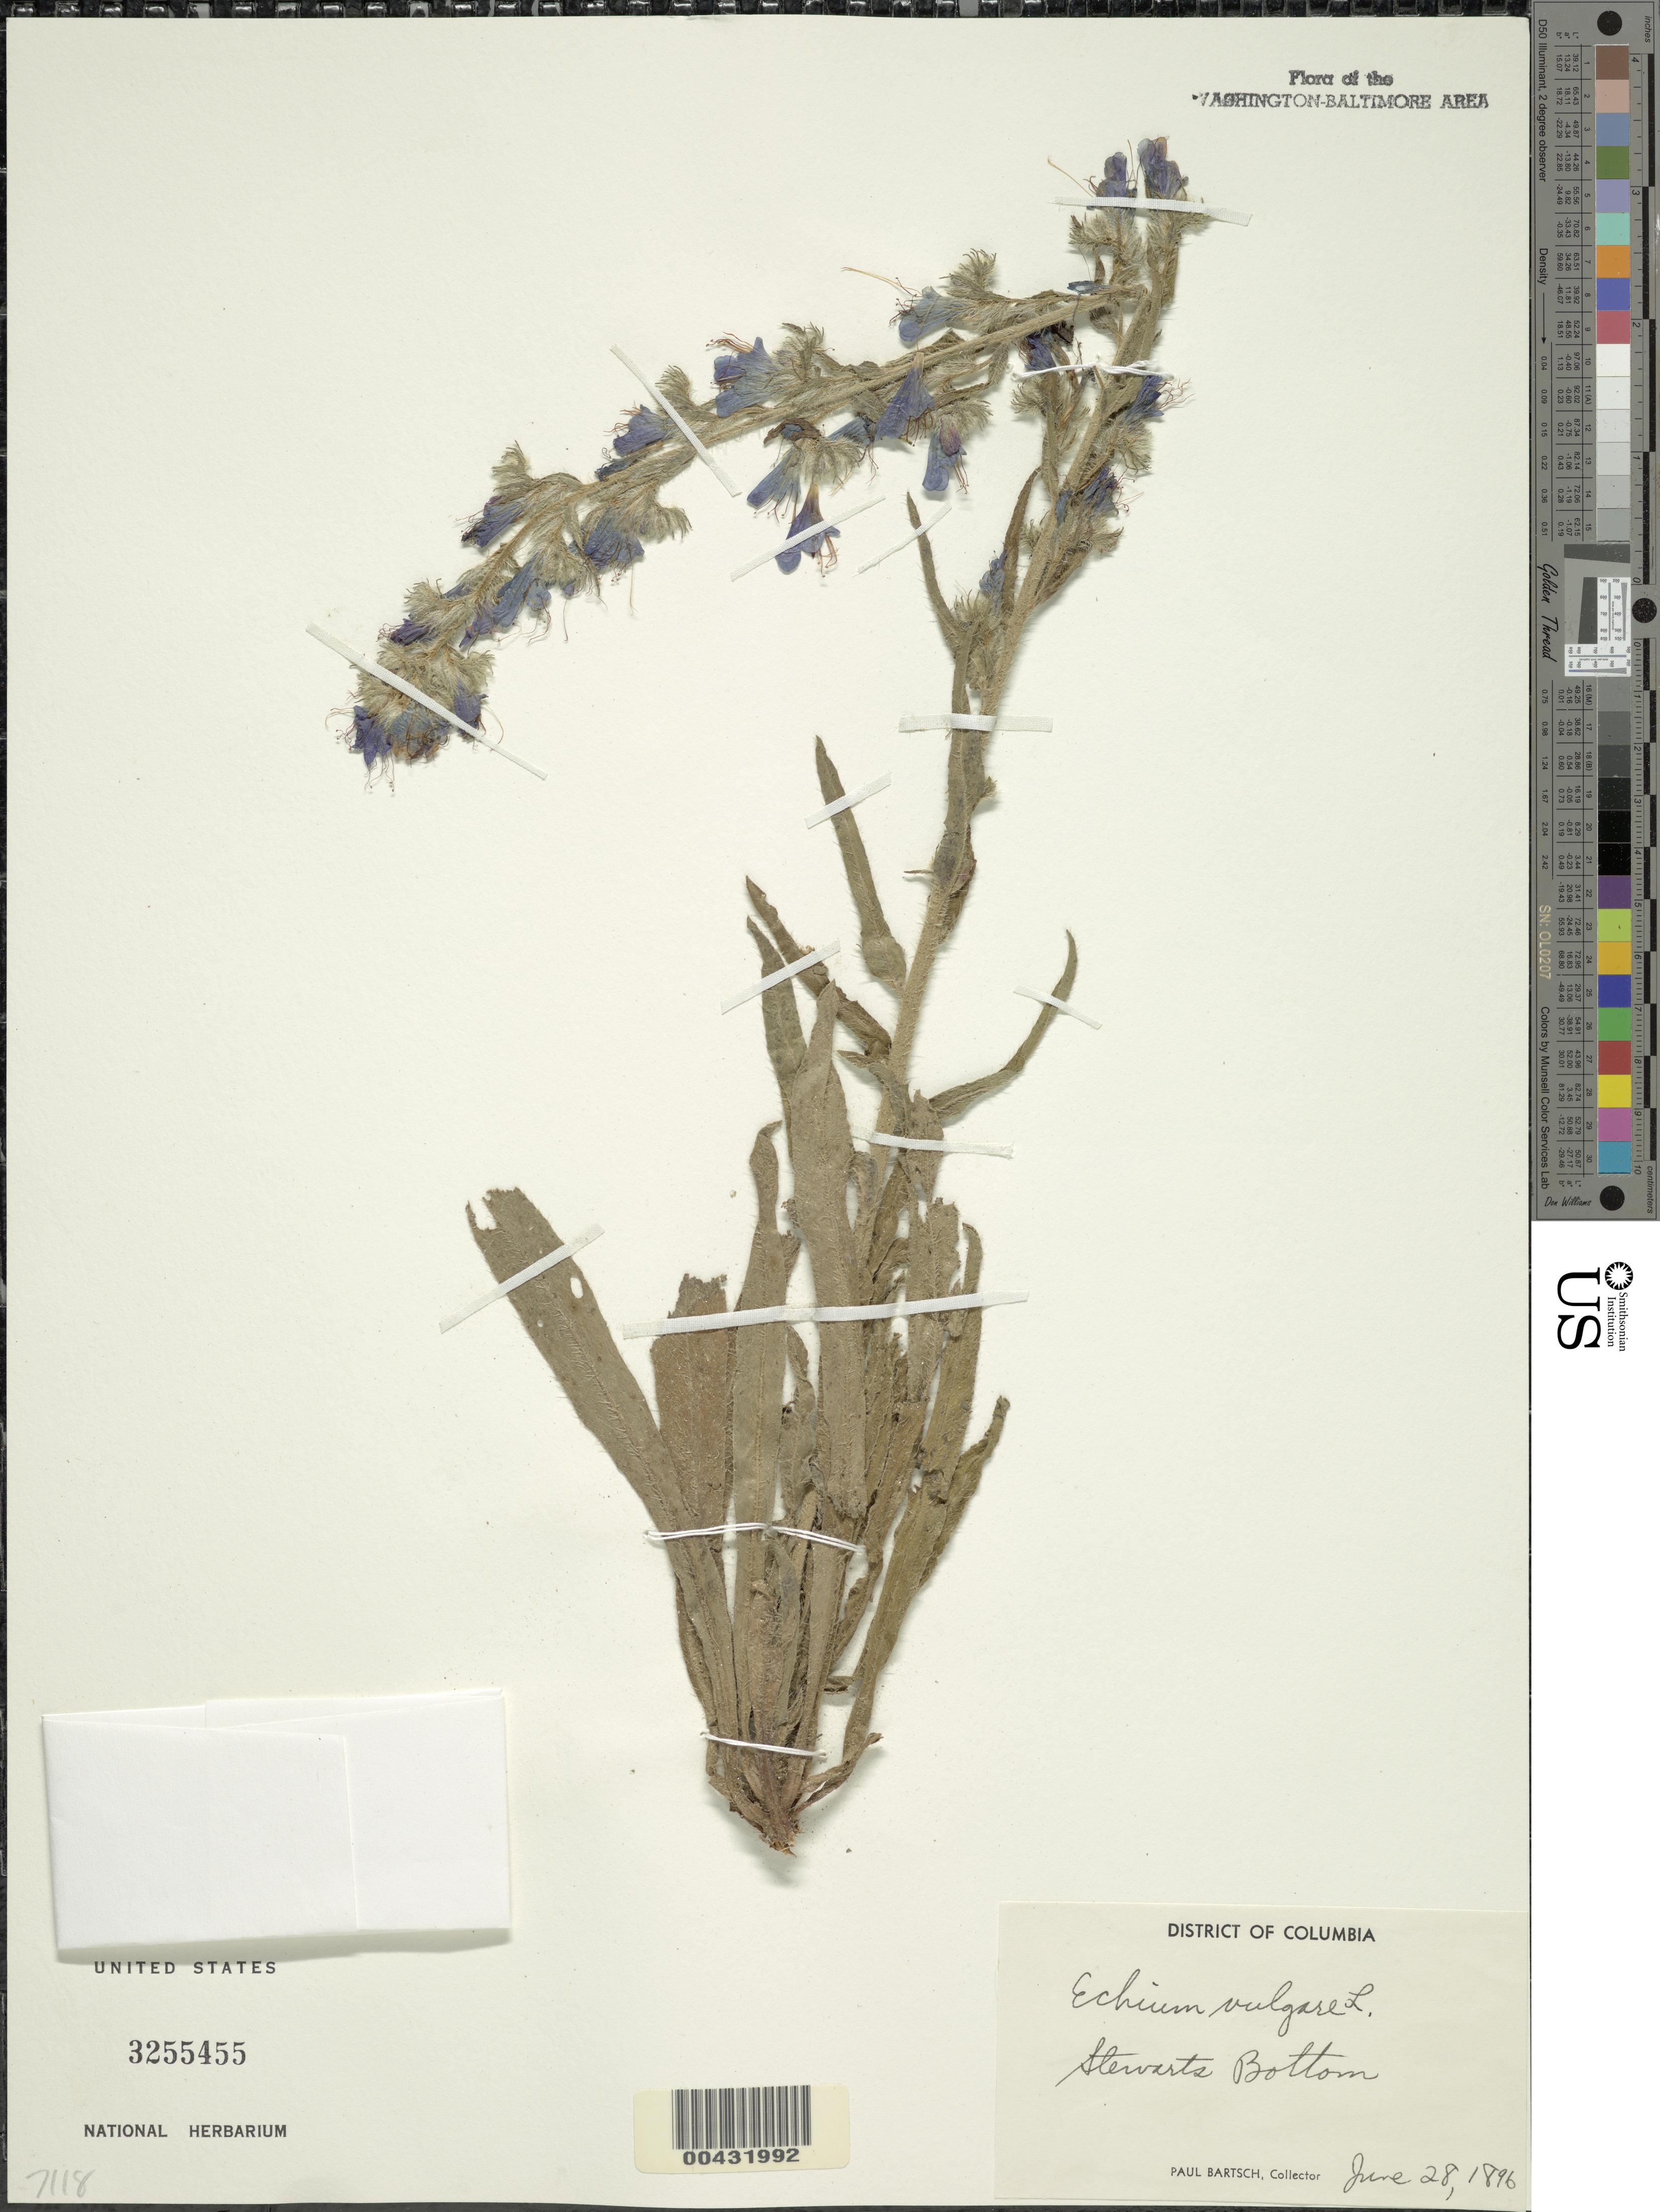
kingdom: Plantae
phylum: Tracheophyta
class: Magnoliopsida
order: Boraginales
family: Boraginaceae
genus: Echium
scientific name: Echium vulgare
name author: L.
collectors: P. Bartsch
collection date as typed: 28 Jun 1896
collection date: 1896-06-28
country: United States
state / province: District of Columbia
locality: Stewarts Bottom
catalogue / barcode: US 3255455